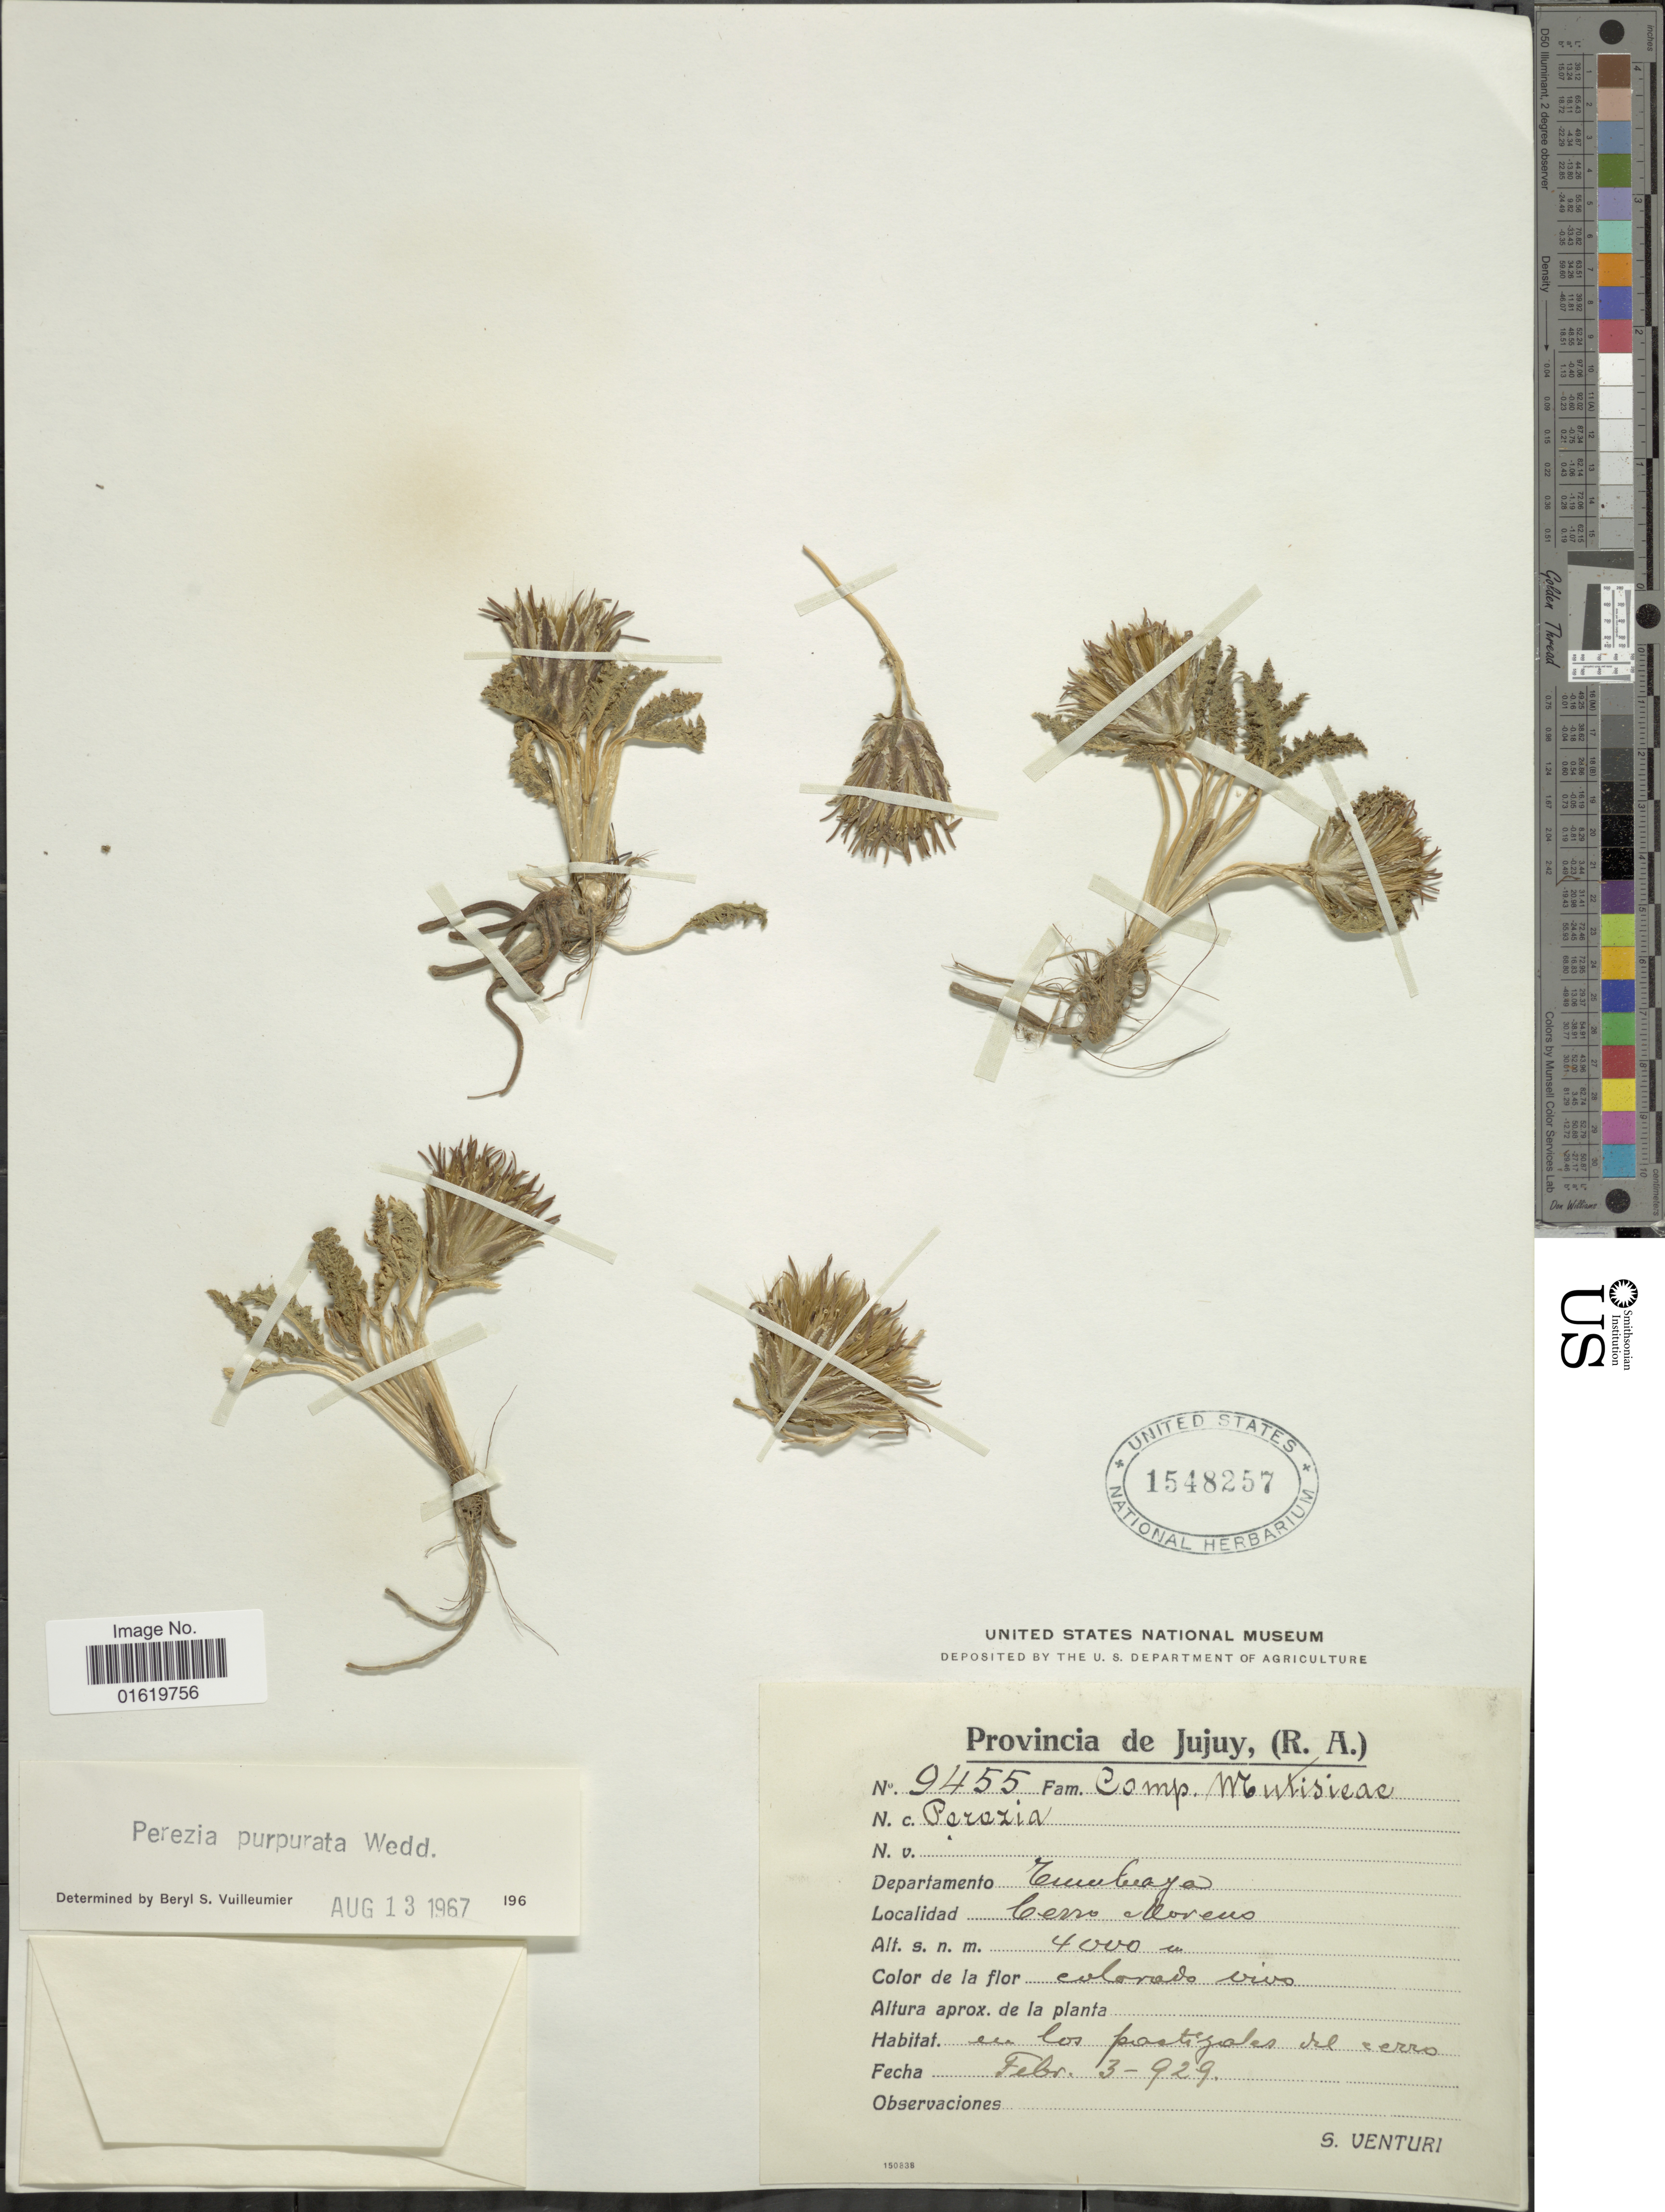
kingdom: Plantae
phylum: Tracheophyta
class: Magnoliopsida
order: Asterales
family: Asteraceae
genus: Perezia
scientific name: Perezia purpurata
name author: Wedd.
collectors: S. Venturi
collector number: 9455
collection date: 1929-02-03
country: Argentina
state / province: Jujuy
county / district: Cumbaya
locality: Cerro Moreno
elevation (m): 4000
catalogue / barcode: US 1548257